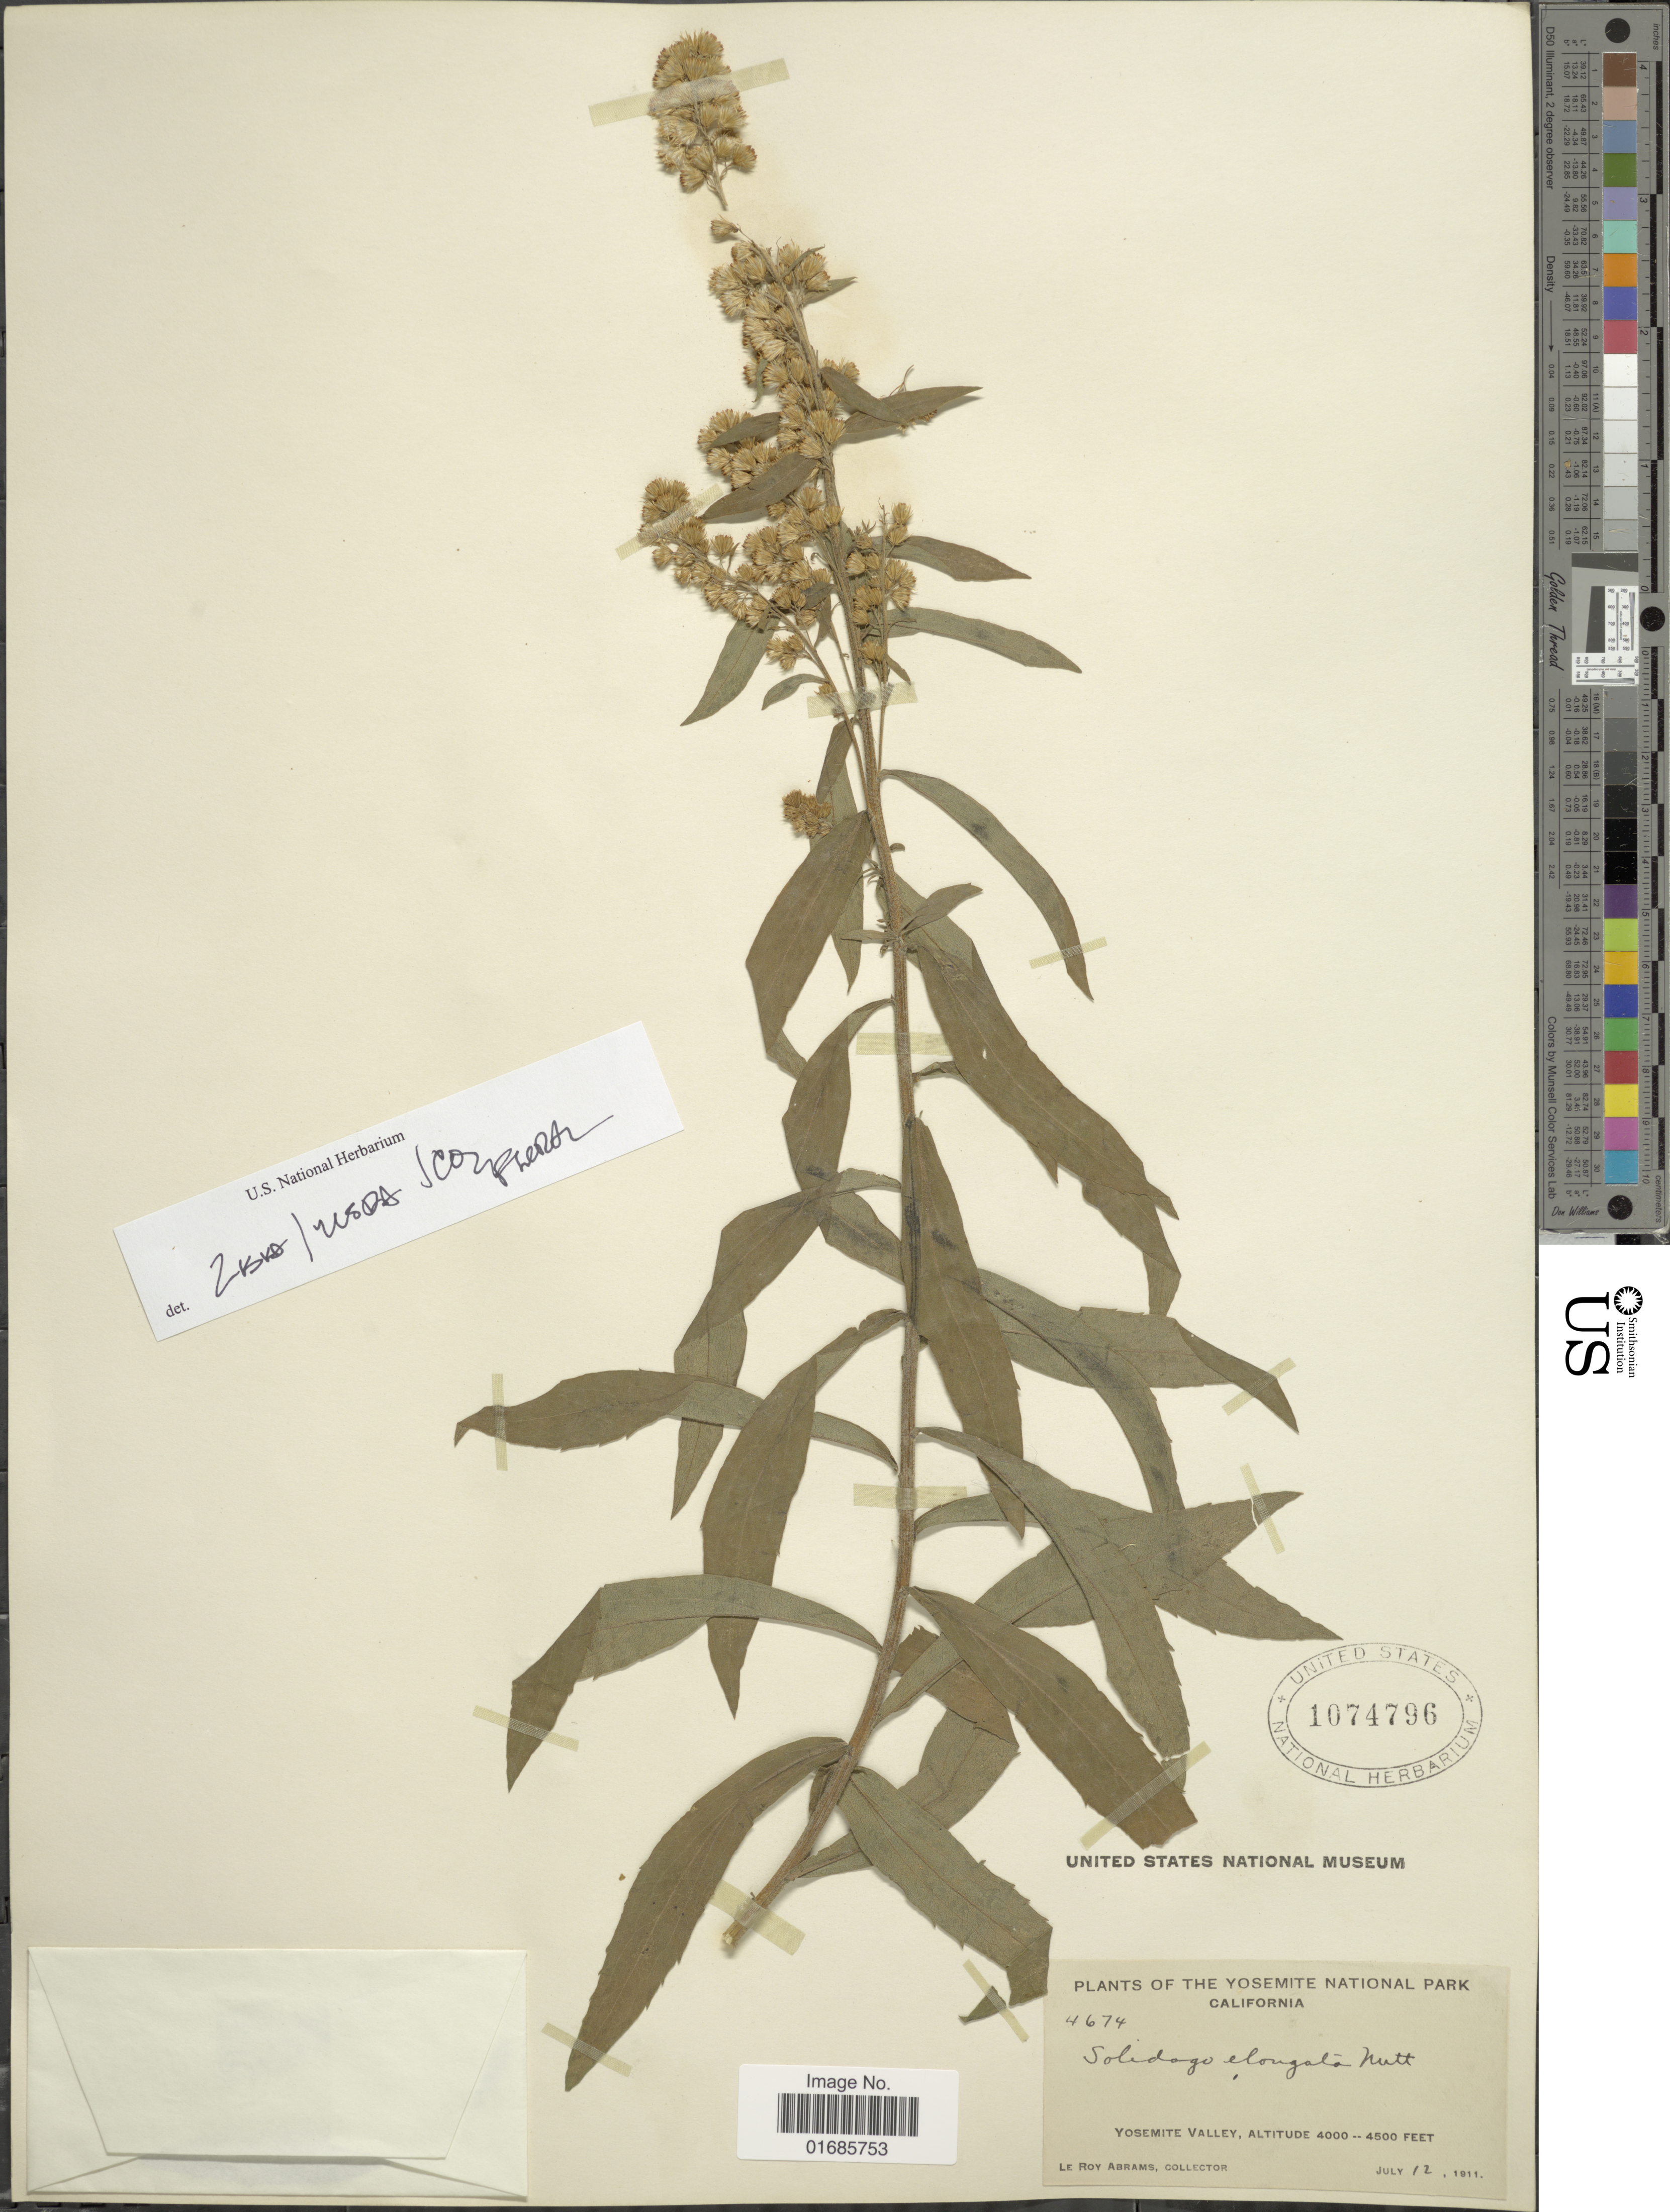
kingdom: Plantae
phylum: Tracheophyta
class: Magnoliopsida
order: Asterales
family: Asteraceae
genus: Solidago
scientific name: Solidago canadensis var. salebrosa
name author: (Piper) M.E. Jones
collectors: L. Abrams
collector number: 4674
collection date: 1911-07-12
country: United States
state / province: California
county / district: Mariposa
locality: Yosemite Natinal Park, Yosemite Valley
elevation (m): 1219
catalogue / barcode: US 1074796